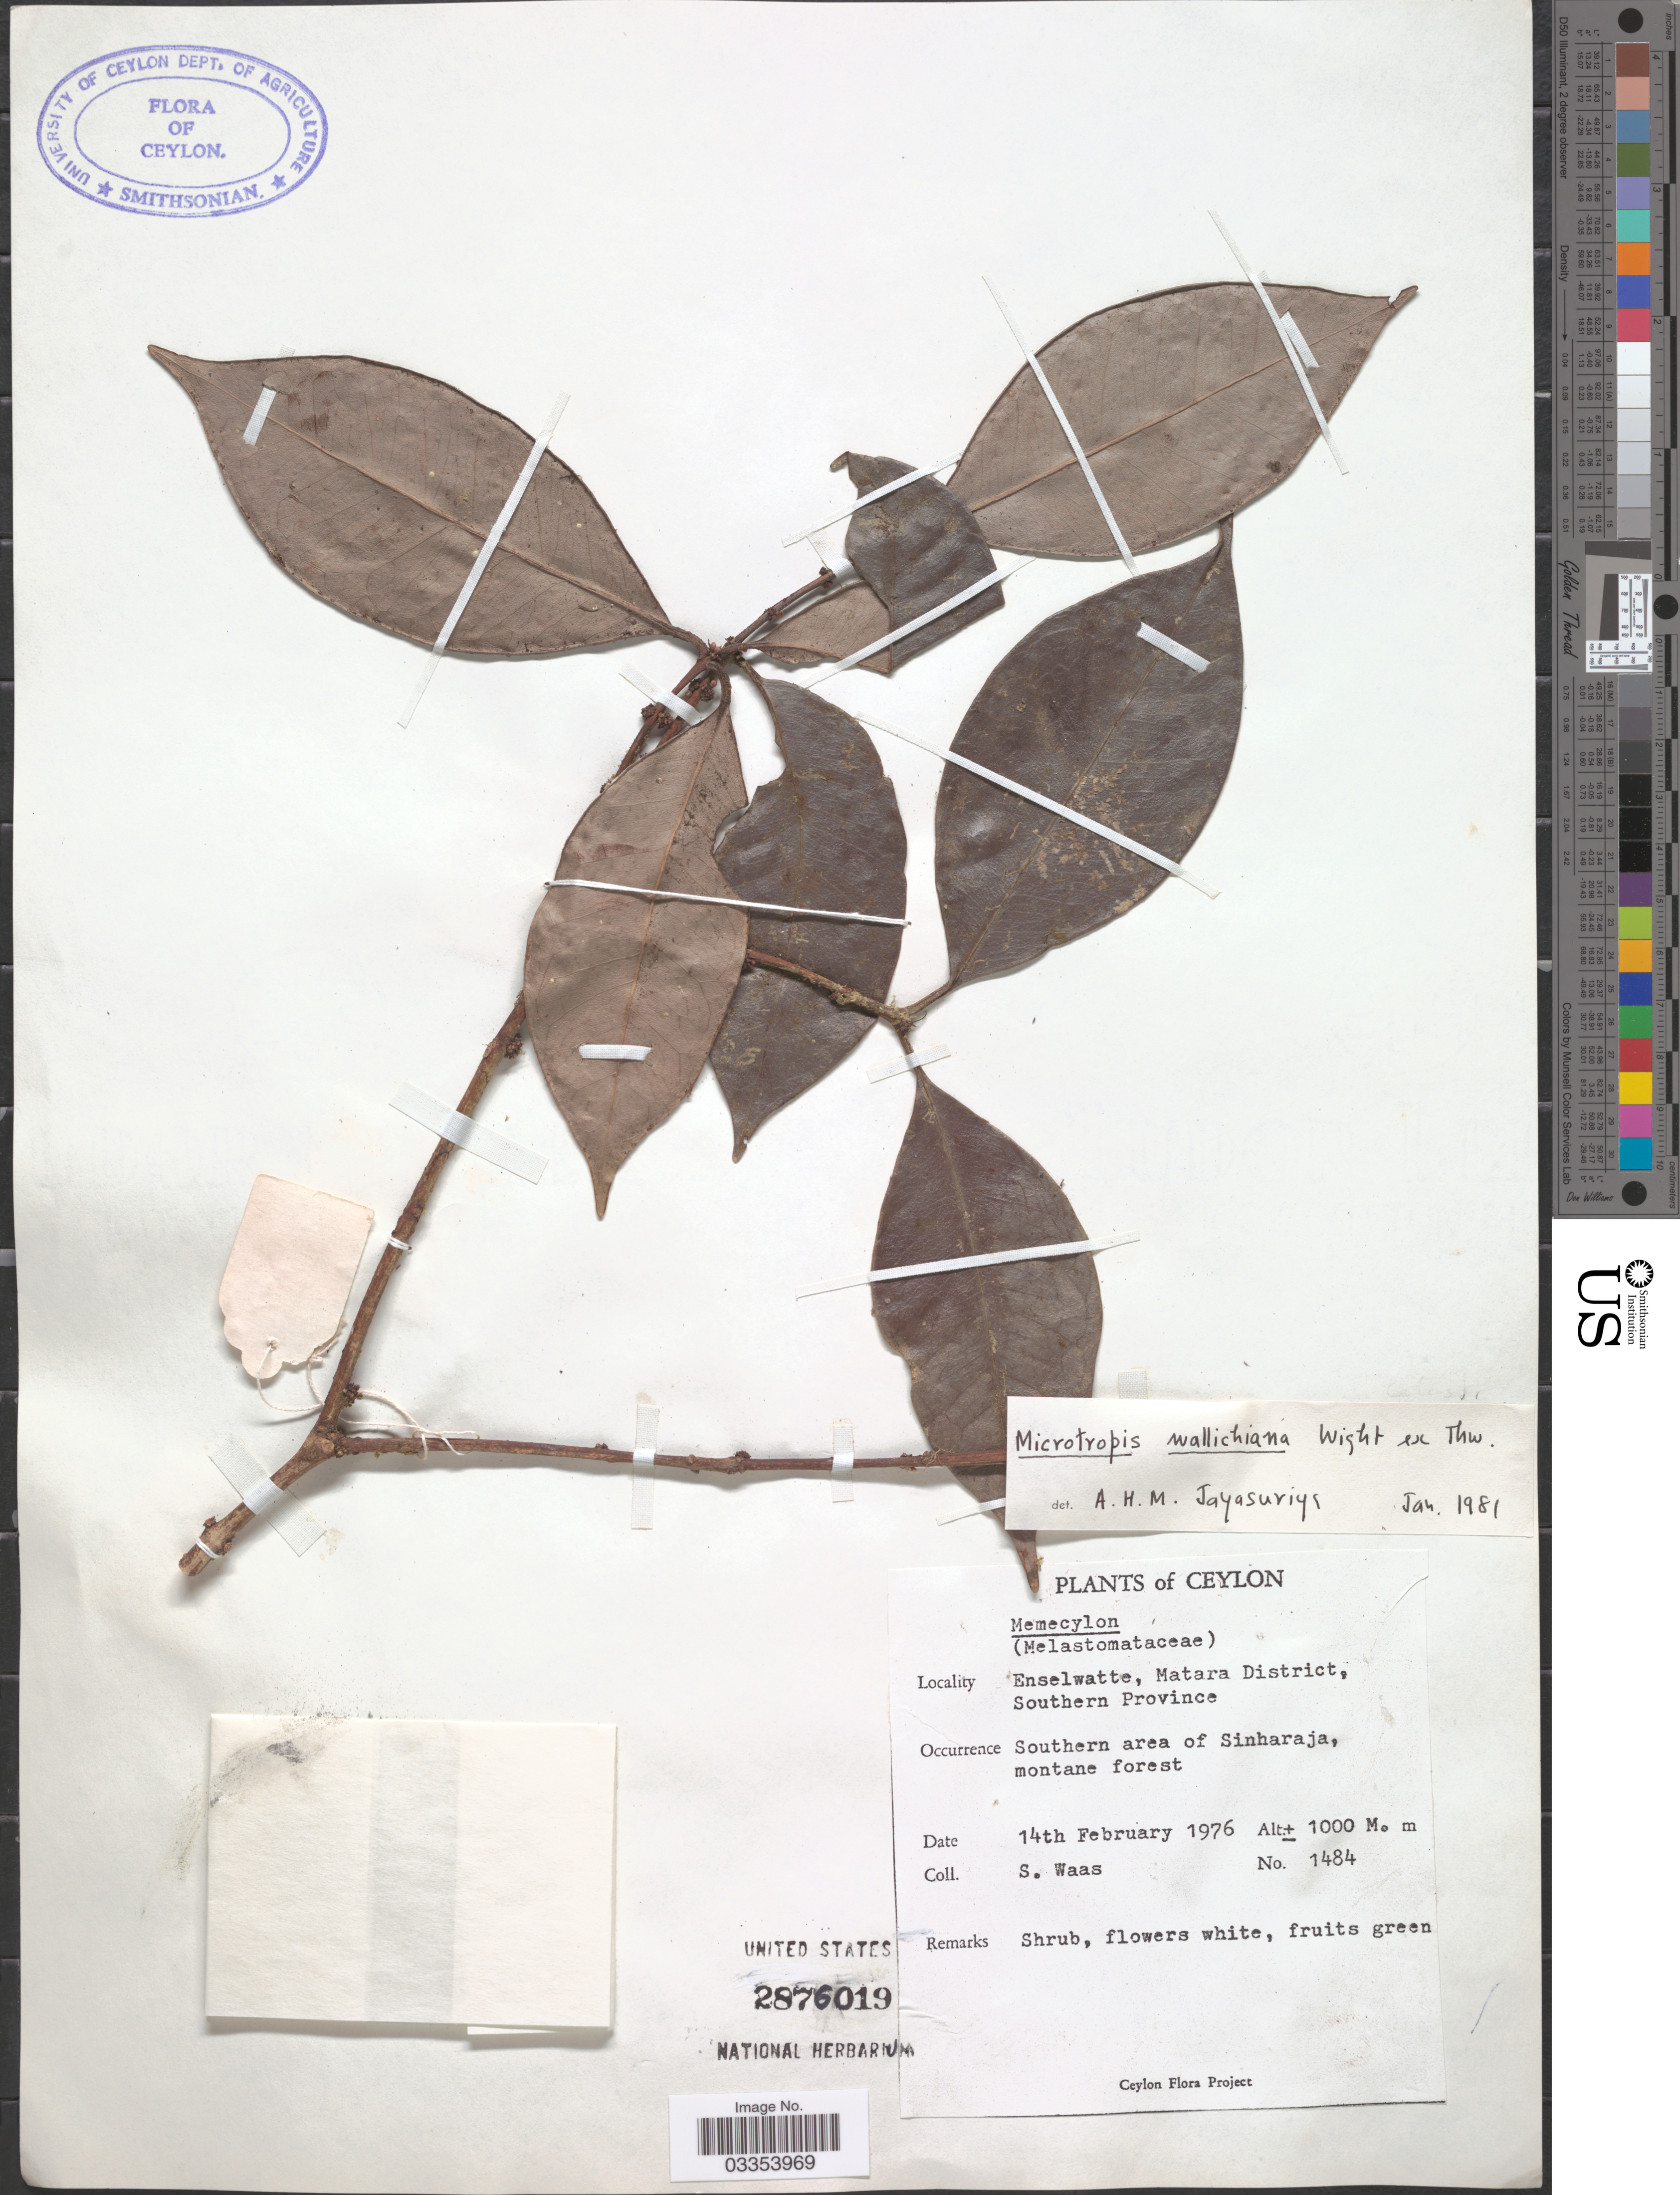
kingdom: Plantae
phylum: Tracheophyta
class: Magnoliopsida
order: Celastrales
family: Celastraceae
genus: Microtropis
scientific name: Microtropis wallichiana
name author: Wight in Thwaites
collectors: S. Waas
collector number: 1484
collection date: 1976-02-14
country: Sri Lanka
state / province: Southern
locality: Ceylon. Enselwatte, Matara District. Southern area of Sinharaja, montane forest.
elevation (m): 1000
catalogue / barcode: US 2876019